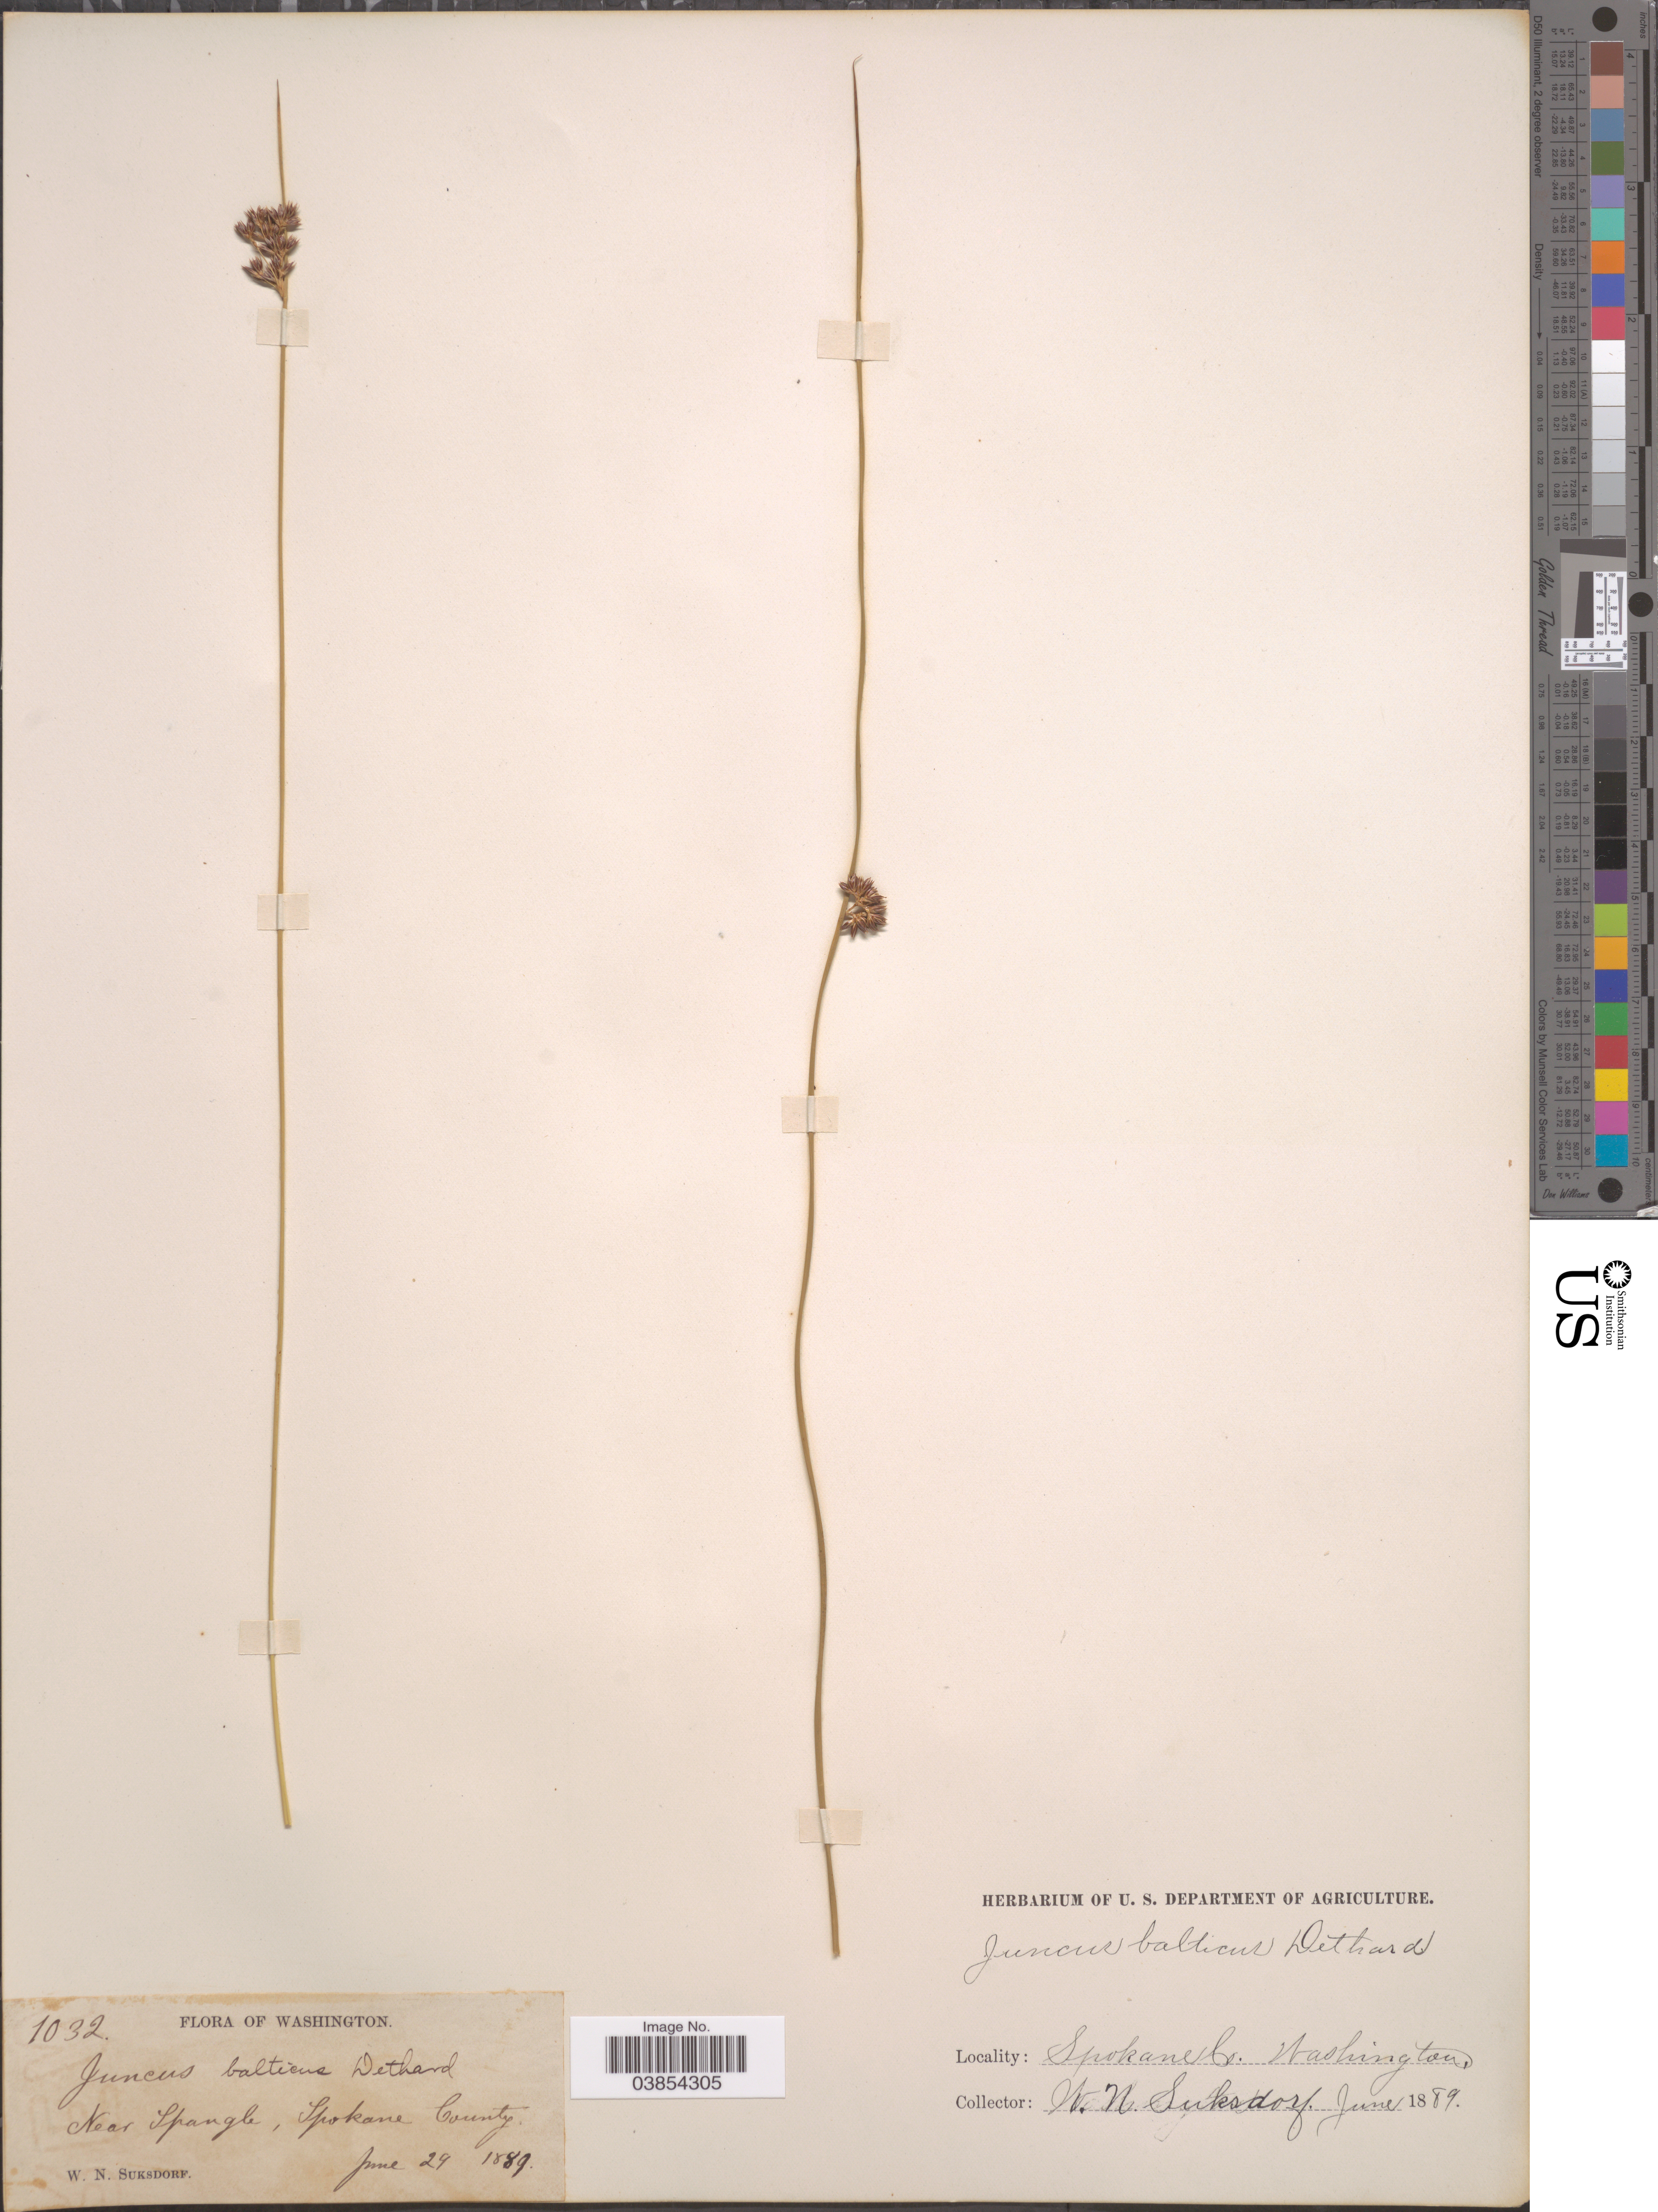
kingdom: Plantae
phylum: Tracheophyta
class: Liliopsida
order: Poales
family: Juncaceae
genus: Juncus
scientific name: Juncus lesueurii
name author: Bol.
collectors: W. N. Suksdorf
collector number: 1032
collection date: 1889-06-29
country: United States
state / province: Washington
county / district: Spokane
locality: Near Spangle, Spokane County.